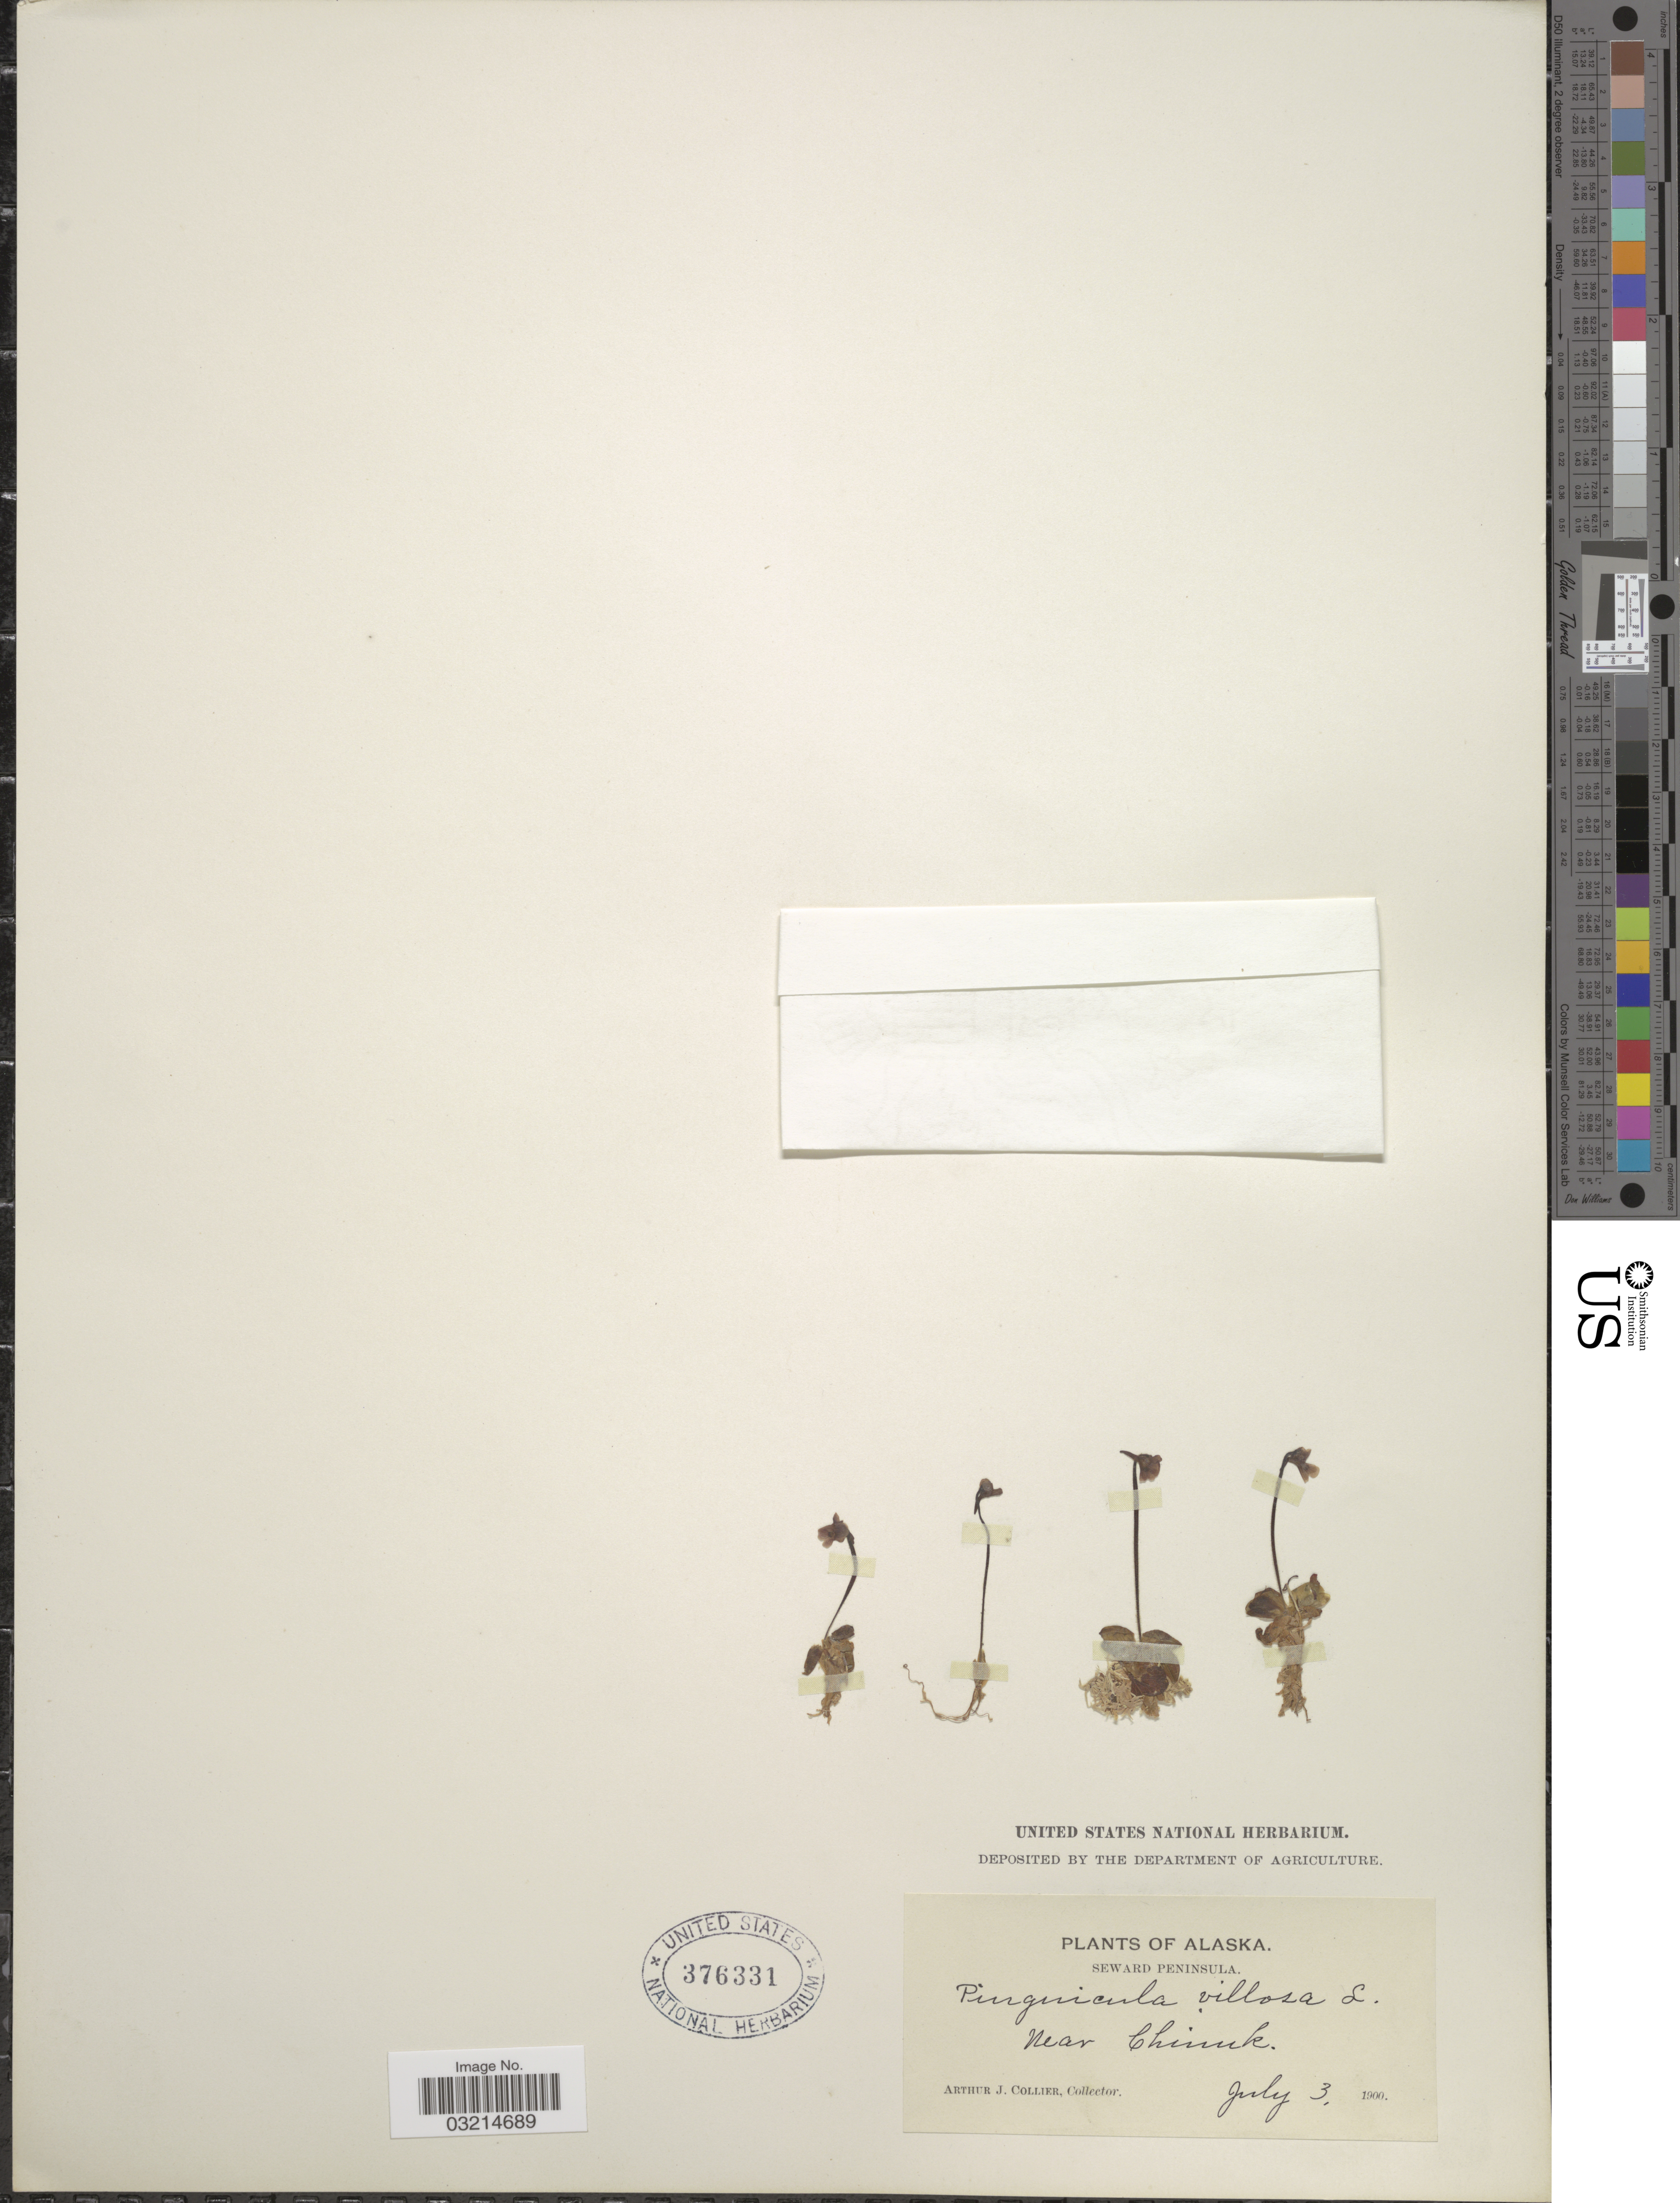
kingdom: Plantae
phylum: Tracheophyta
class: Magnoliopsida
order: Lamiales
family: Lentibulariaceae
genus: Pinguicula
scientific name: Pinguicula villosa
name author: L.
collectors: A. Collier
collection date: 1900-07-03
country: United States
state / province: Alaska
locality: Seward Peninsula. Near Chimk.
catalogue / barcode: US 376331